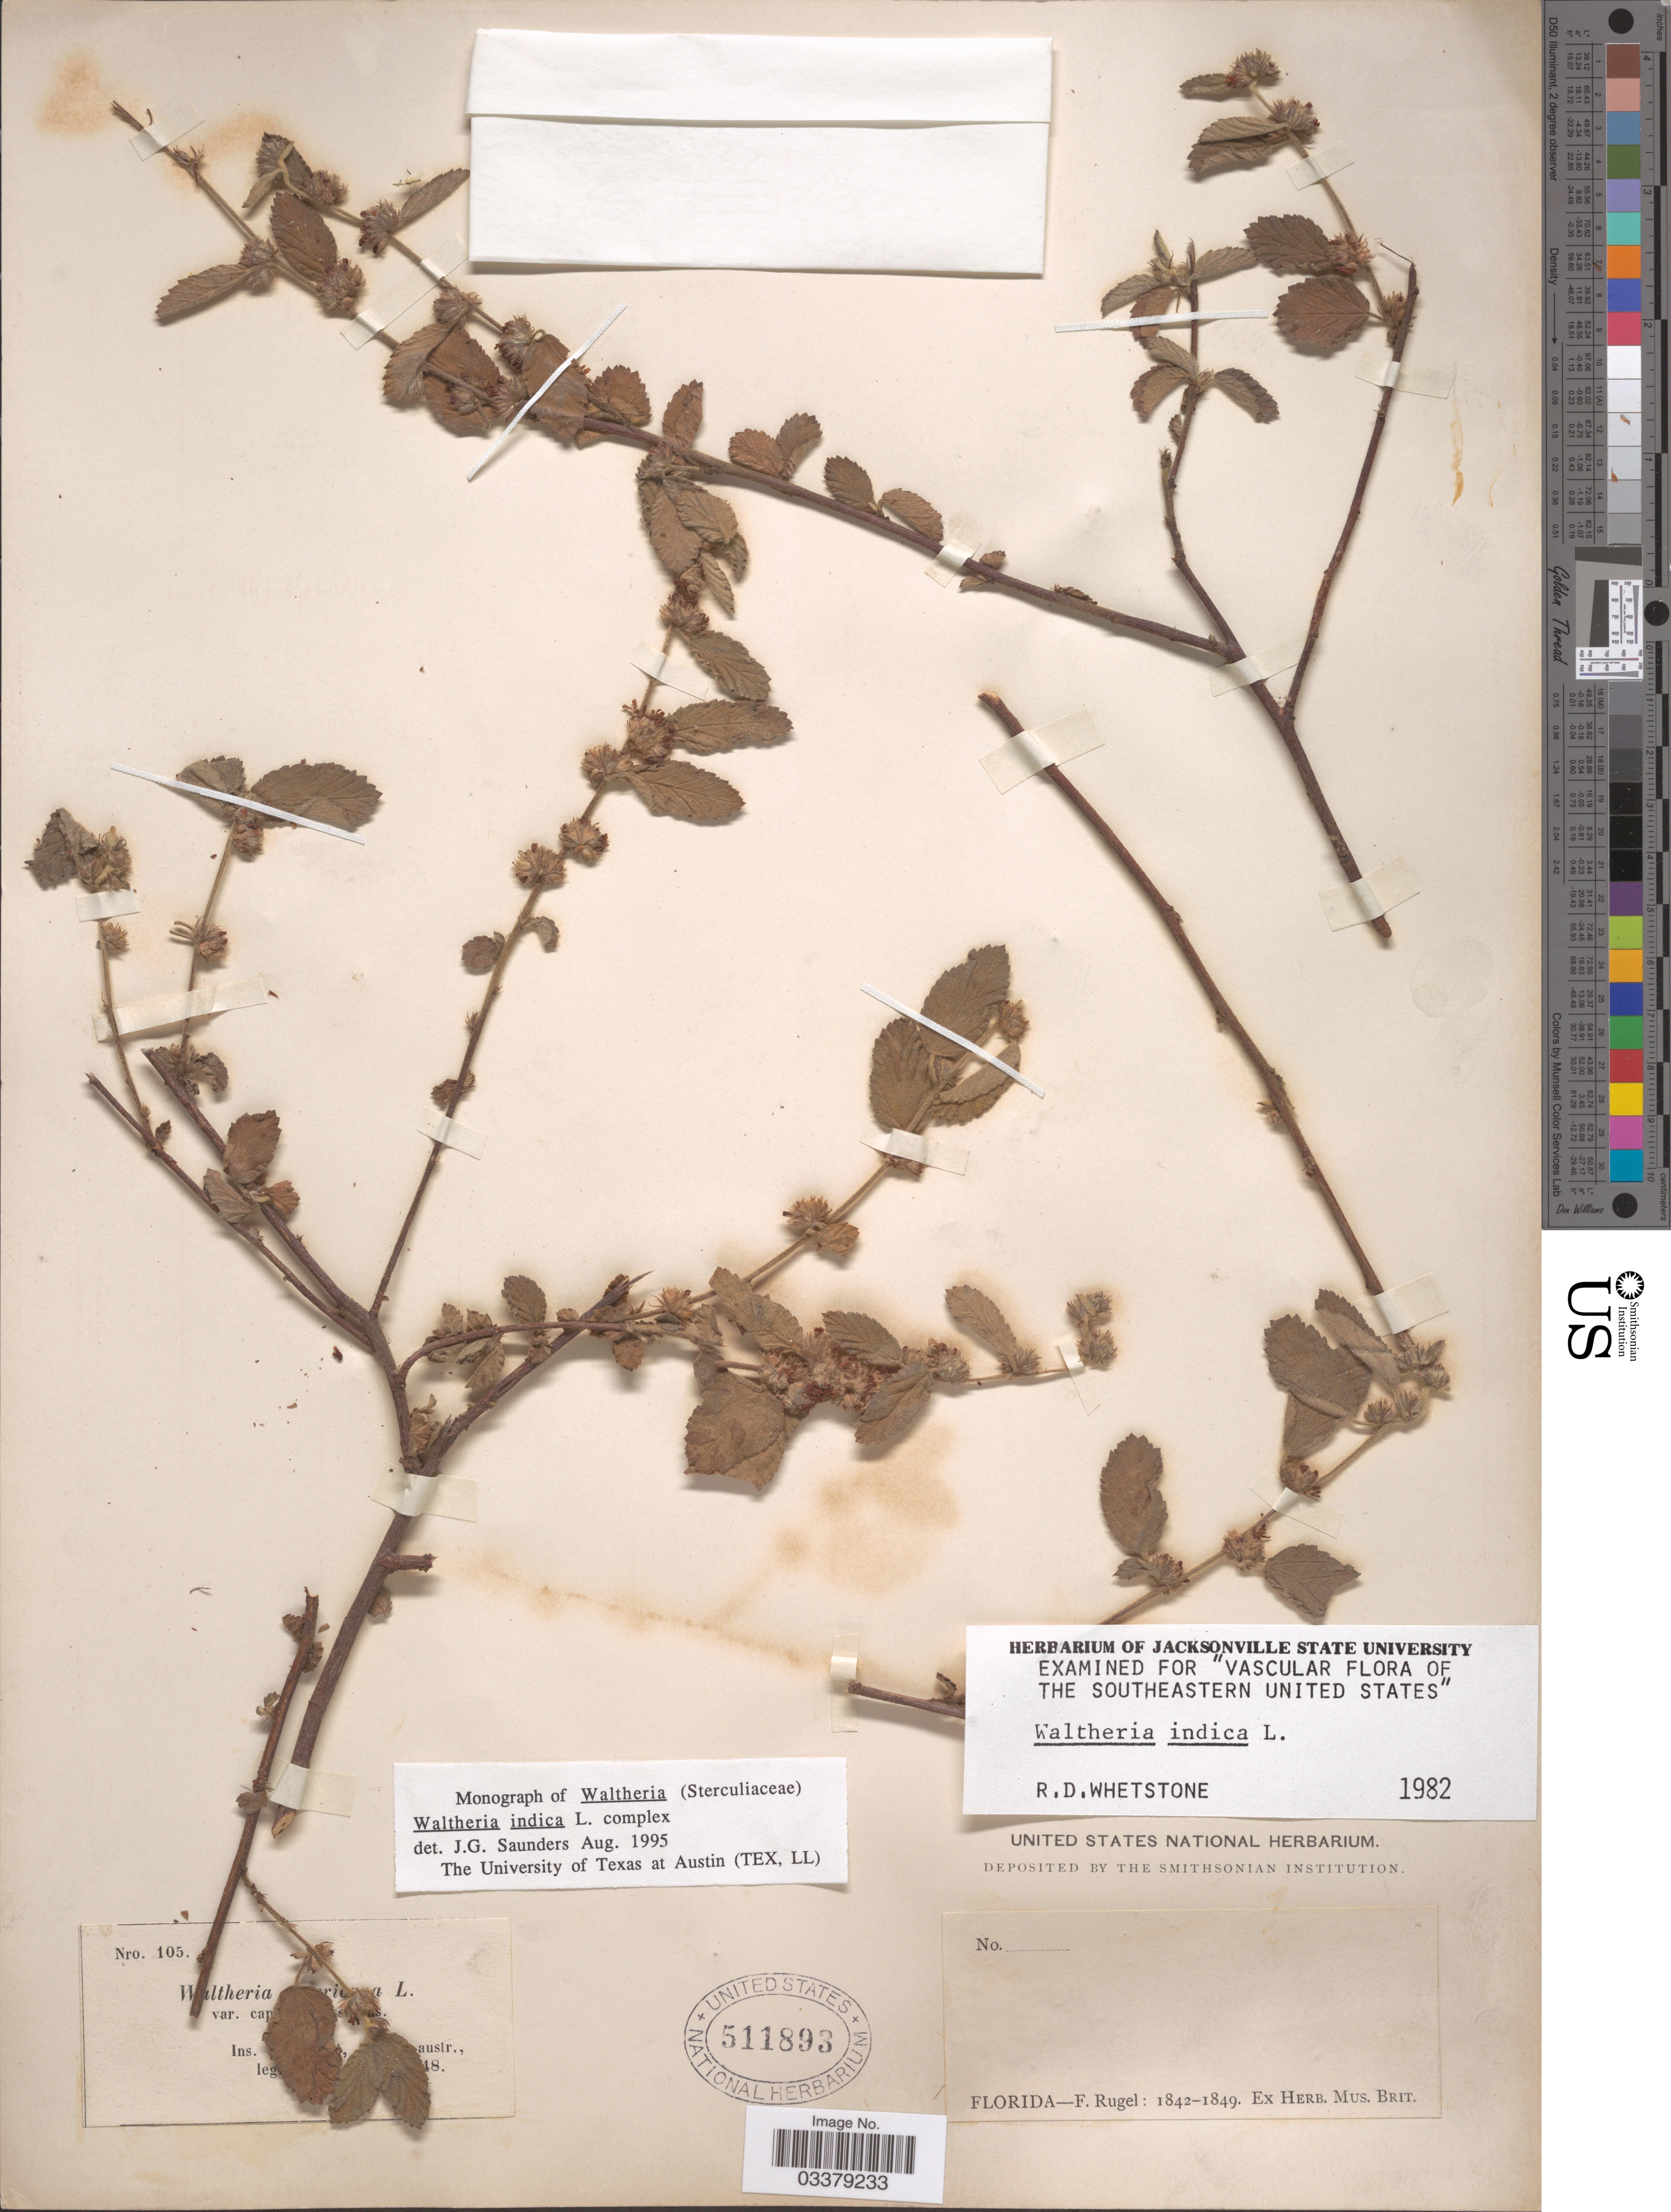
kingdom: Plantae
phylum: Tracheophyta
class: Magnoliopsida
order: Malvales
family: Malvaceae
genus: Waltheria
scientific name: Waltheria indica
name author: L.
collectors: F. Rugel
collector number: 105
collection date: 1848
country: United States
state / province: Florida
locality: Ins. [illegible text], [illegible text] austr.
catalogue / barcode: US 511893